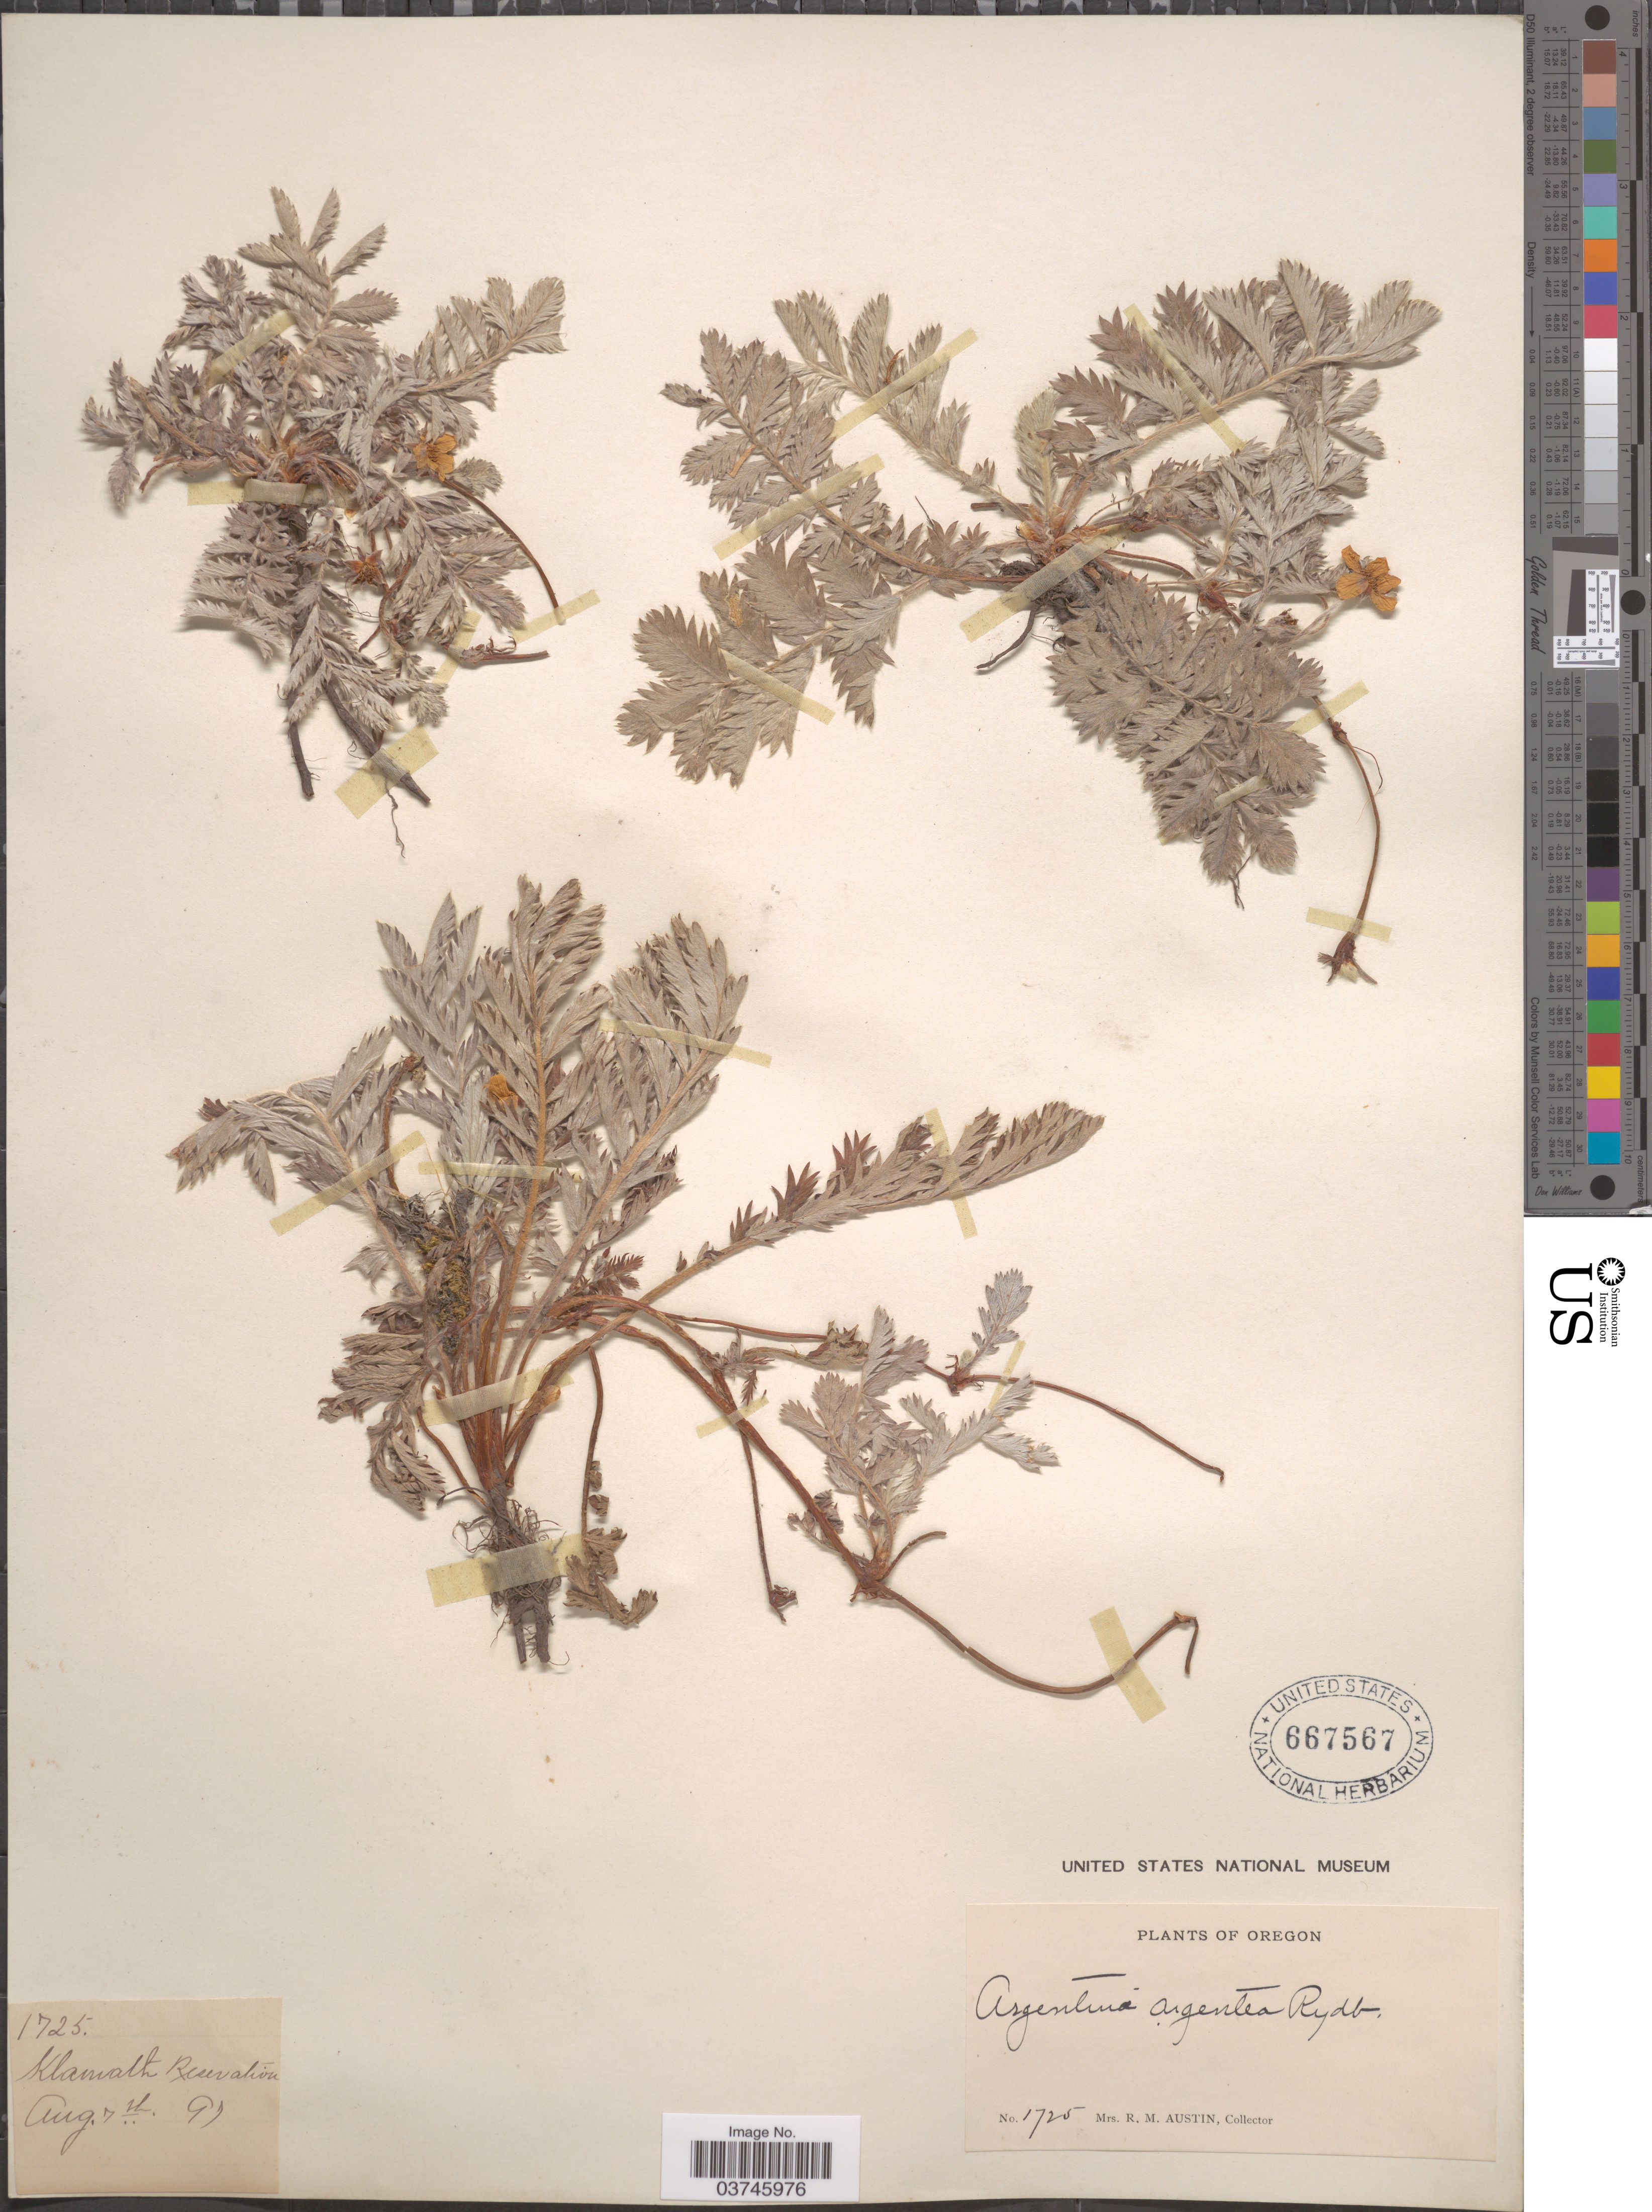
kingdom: Plantae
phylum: Tracheophyta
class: Magnoliopsida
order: Rosales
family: Rosaceae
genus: Argentina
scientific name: Argentina anserina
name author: (L.) Rydb.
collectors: R. Austin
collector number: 1725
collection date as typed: Transcribed d/m/y: 7/8/97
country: United States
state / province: Oregon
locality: Klamath Reservation.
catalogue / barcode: US 667567